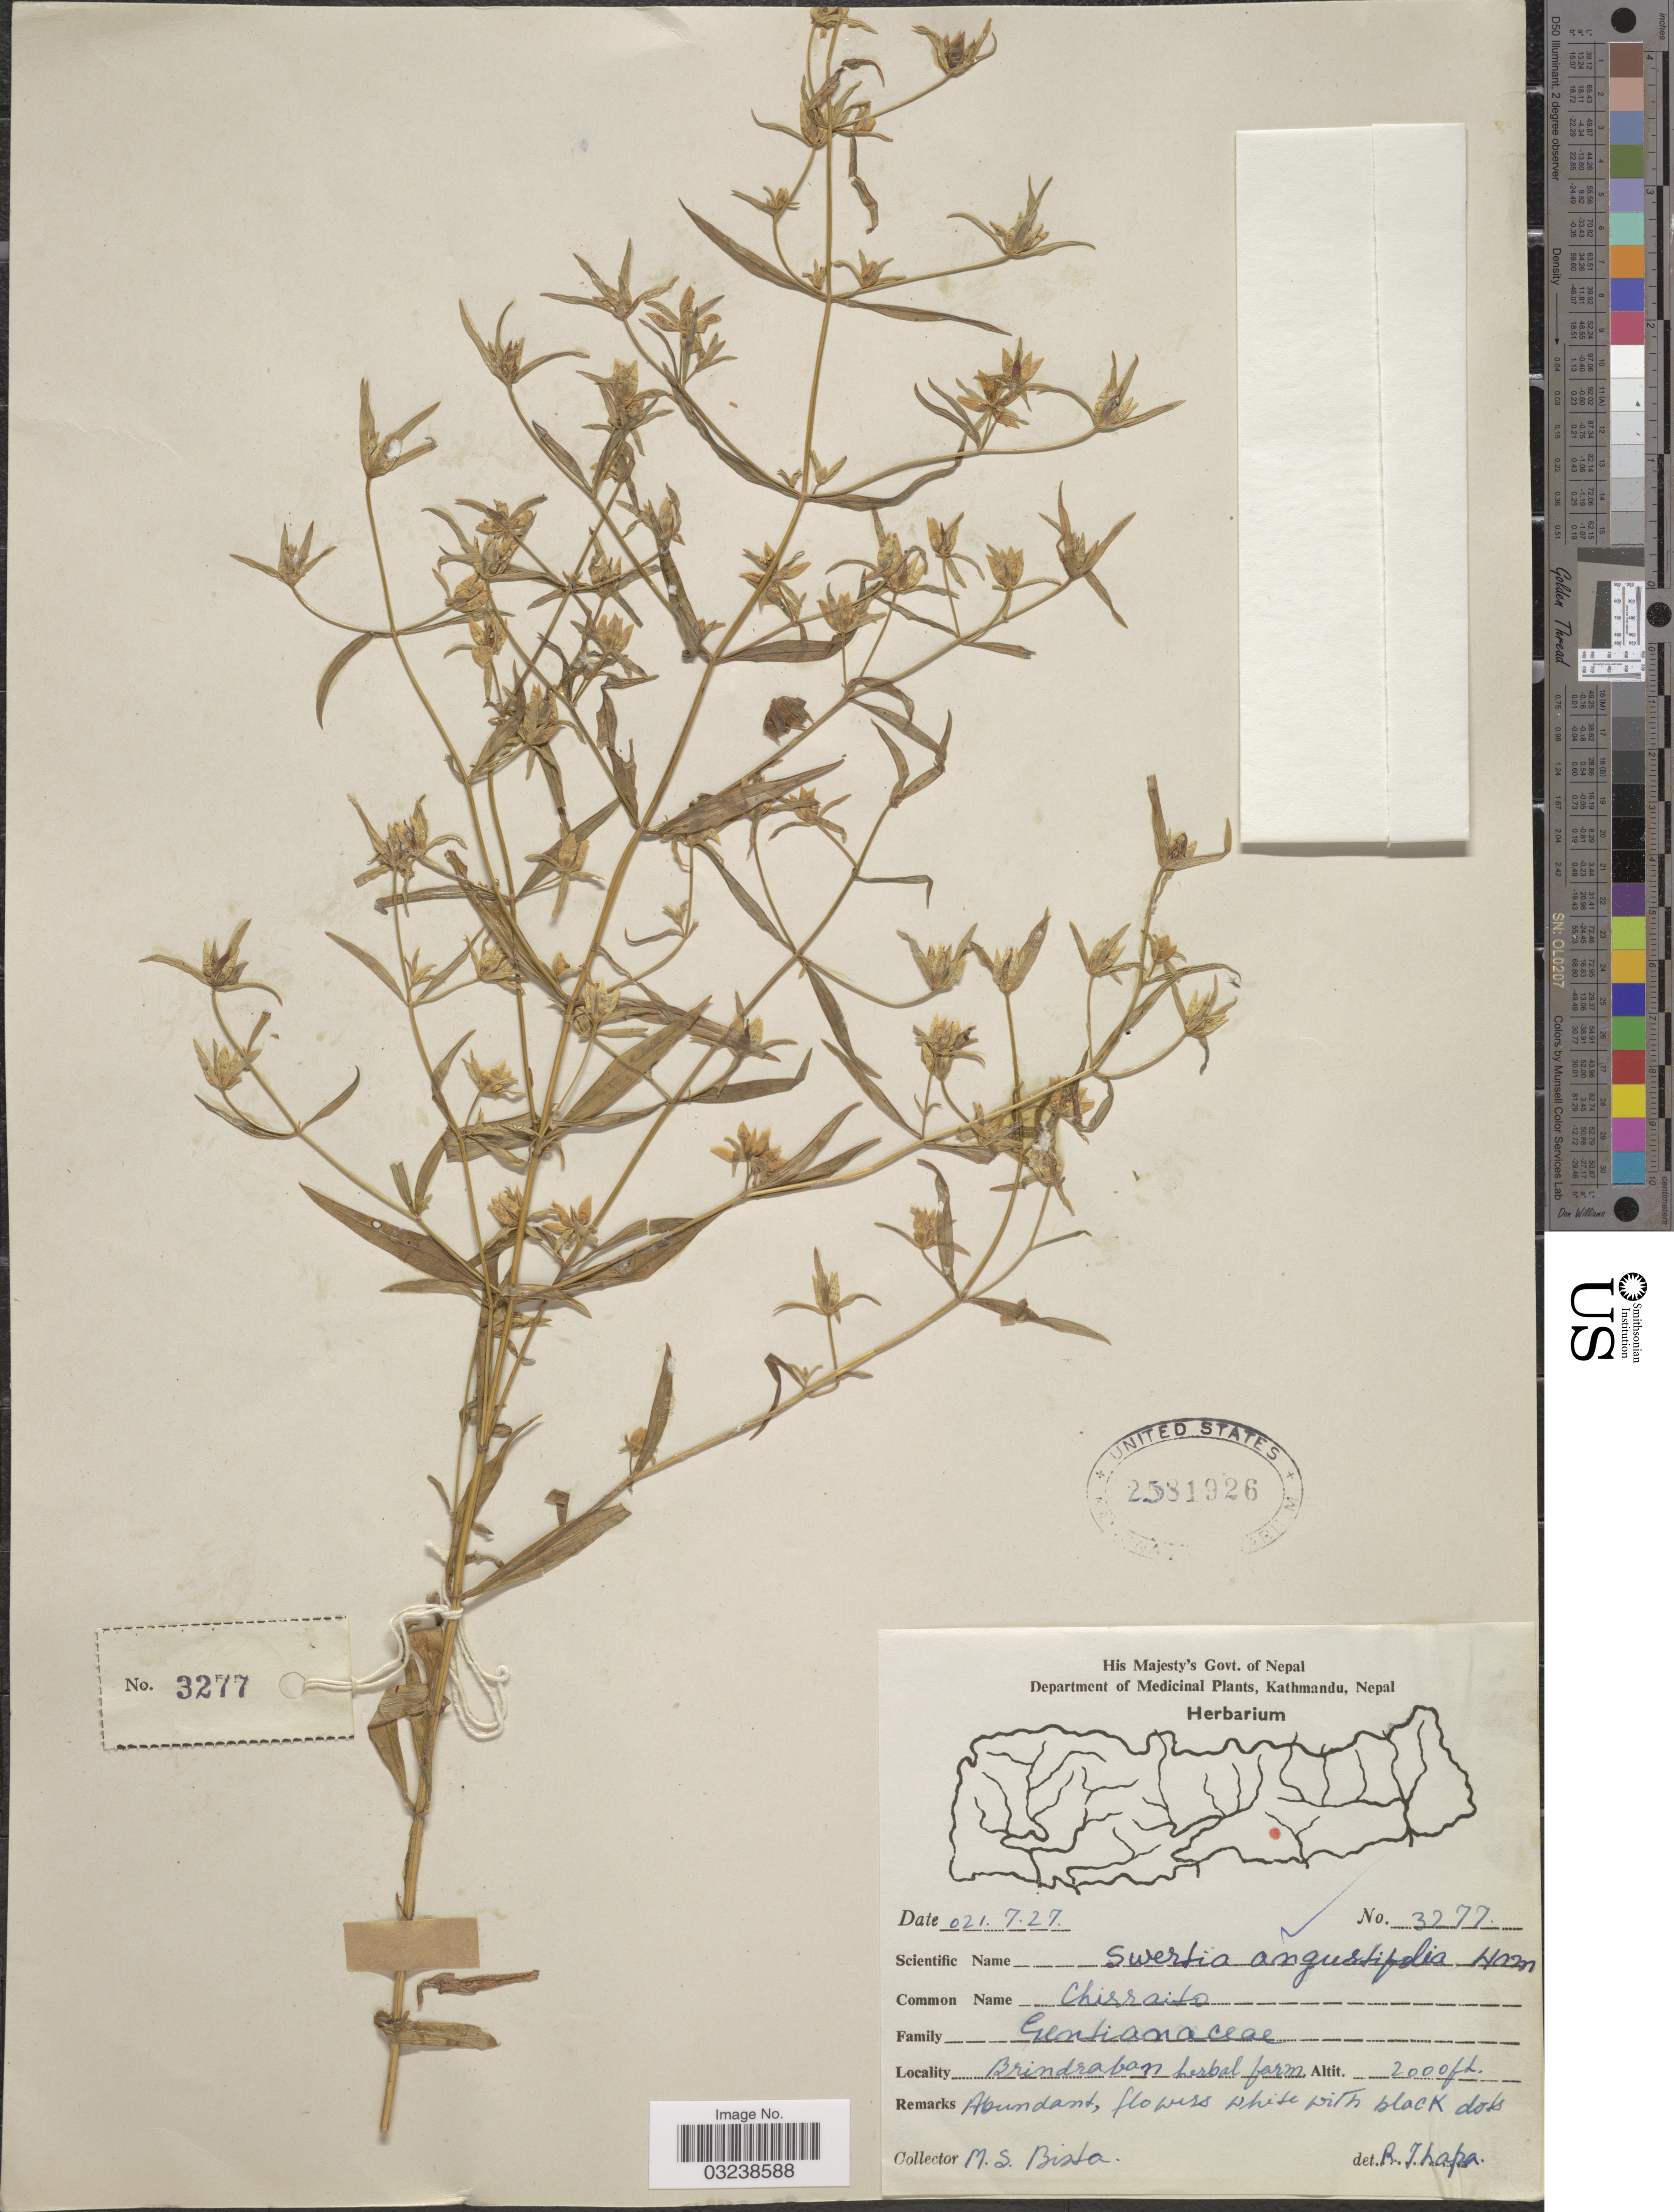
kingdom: Plantae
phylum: Tracheophyta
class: Magnoliopsida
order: Gentianales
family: Gentianaceae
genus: Swertia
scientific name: Swertia angustifolia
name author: Buch.-Ham. ex D. Don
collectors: M. Bista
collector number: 3277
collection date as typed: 021.7.27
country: Nepal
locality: Brindraban herbal farm.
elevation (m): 610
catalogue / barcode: US 2581926